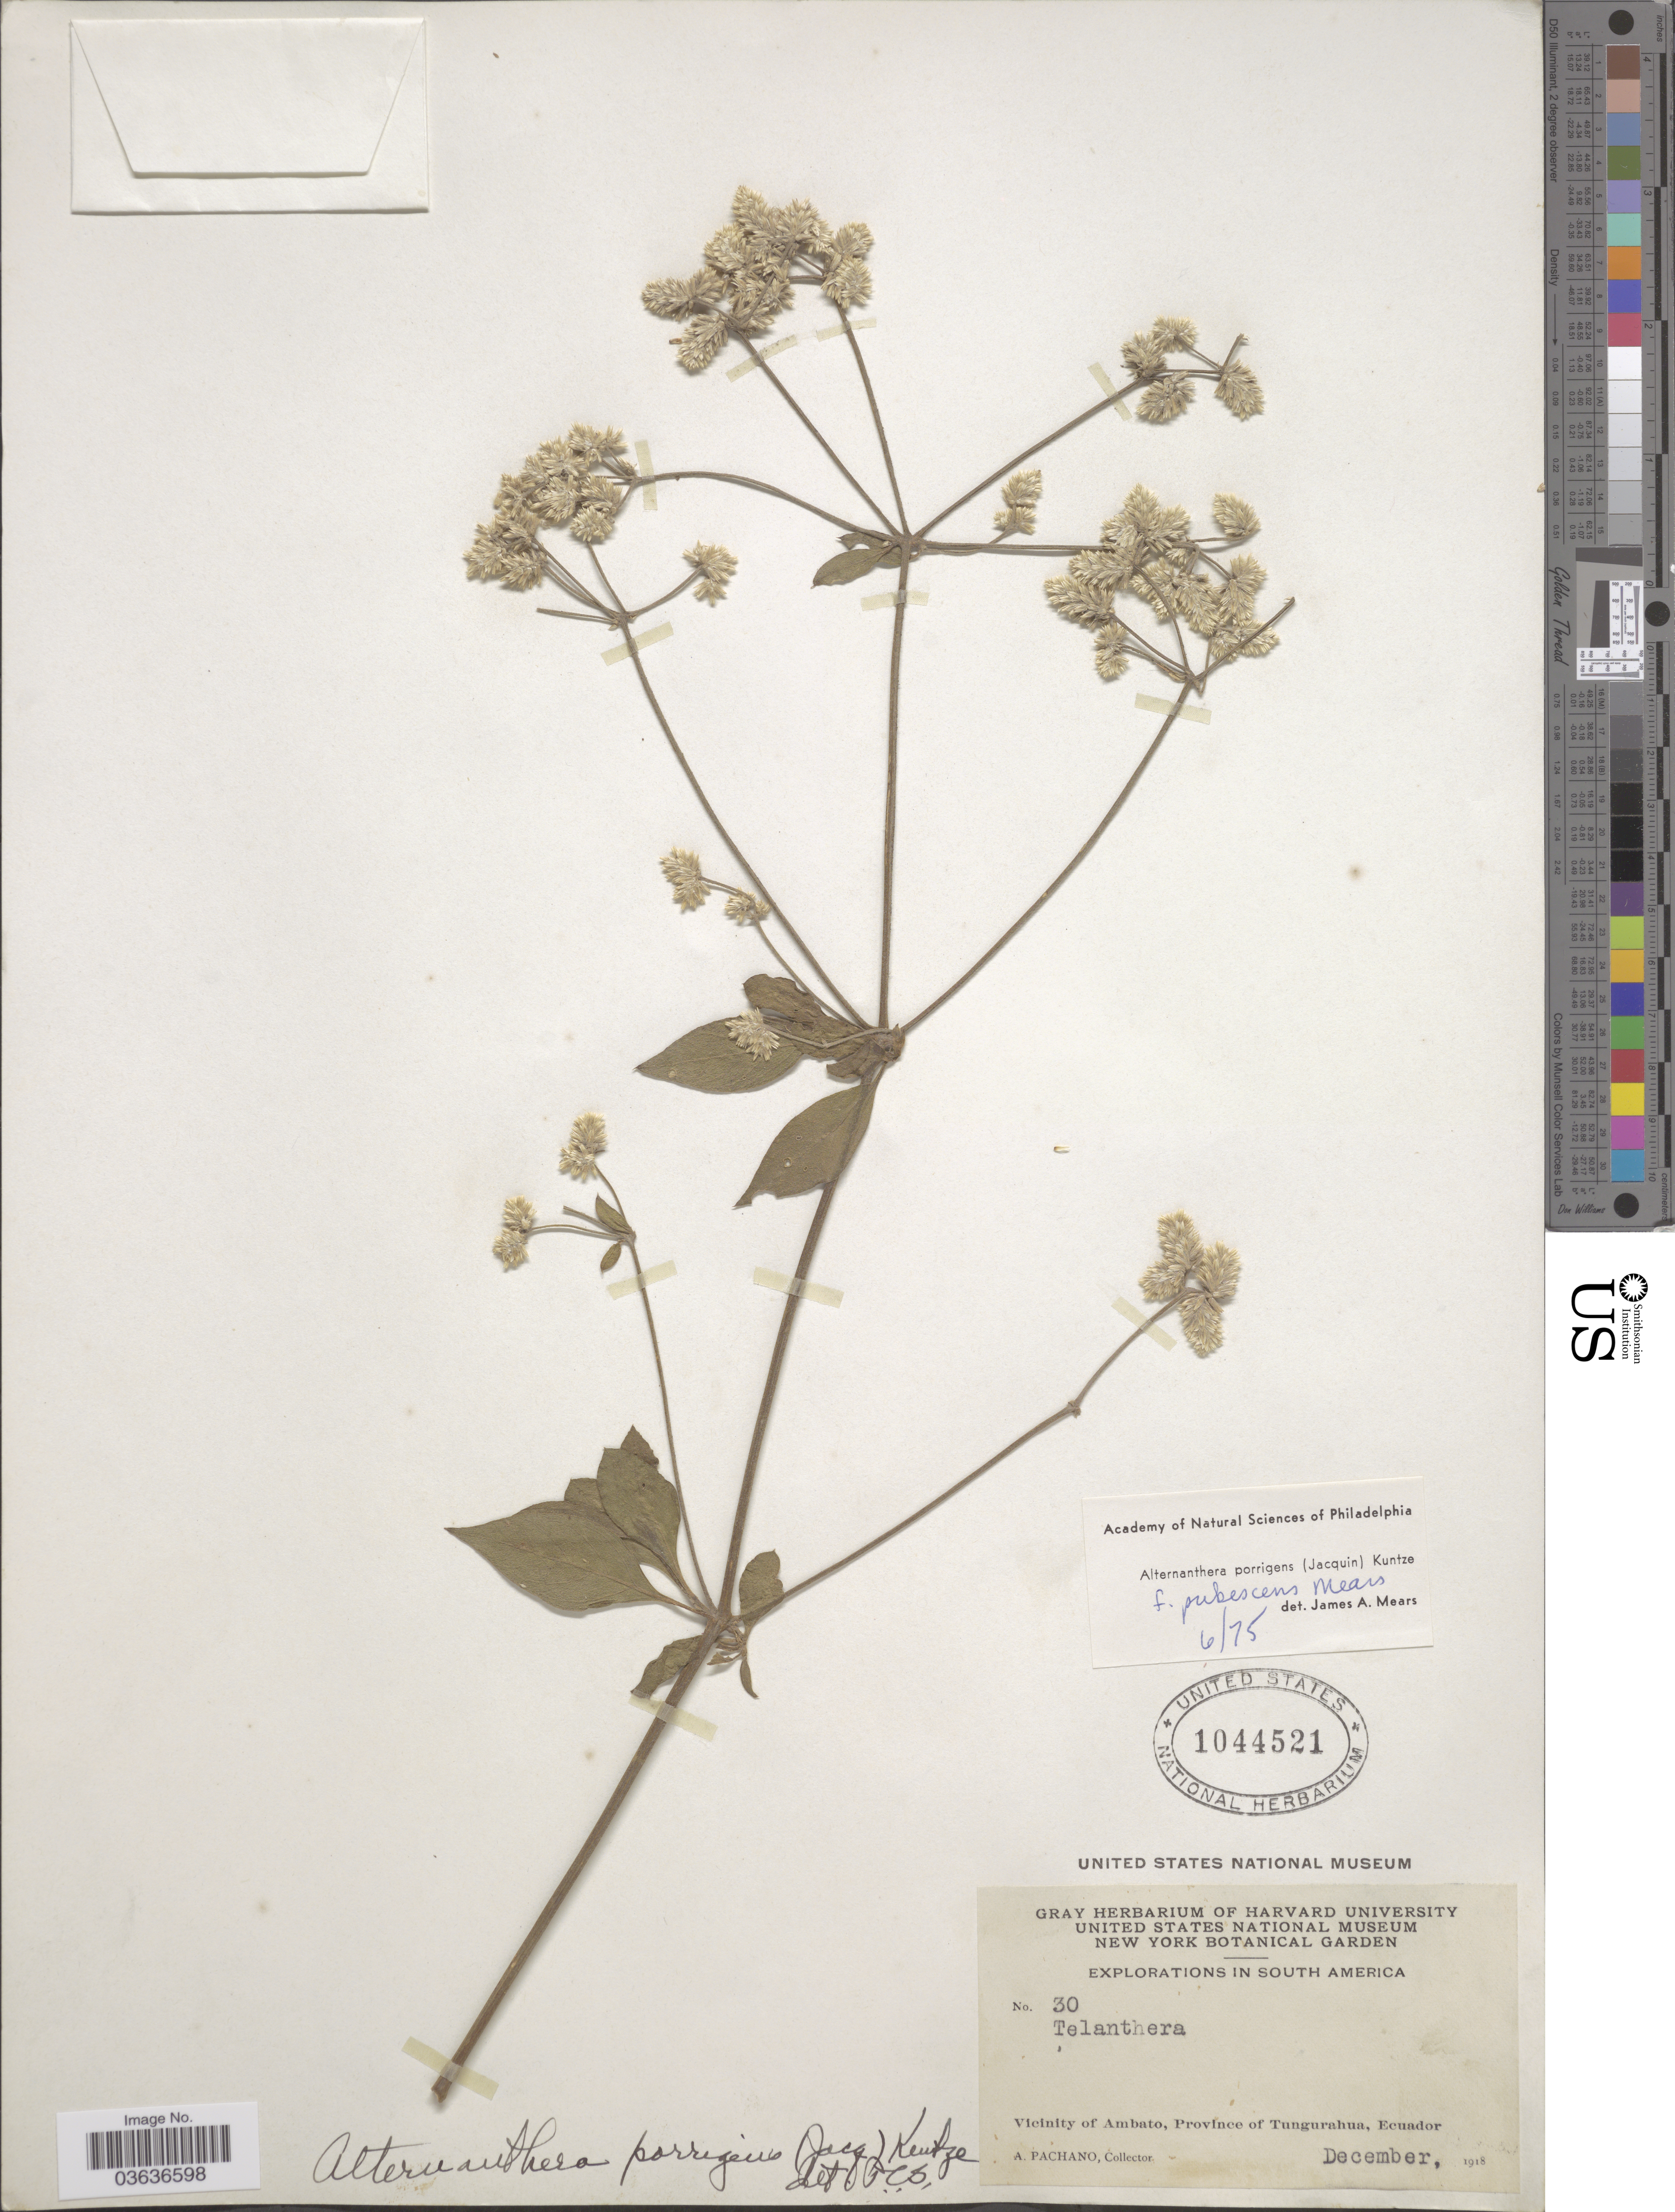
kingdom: Plantae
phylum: Tracheophyta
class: Magnoliopsida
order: Caryophyllales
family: Amaranthaceae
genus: Alternanthera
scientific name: Alternanthera porrigens f. pubescens Mears forma nov. ined.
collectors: A. Pachano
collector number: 30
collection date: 1918-12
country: Ecuador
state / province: Tungurahua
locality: Vicinity of Ambato.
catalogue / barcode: US 1044521